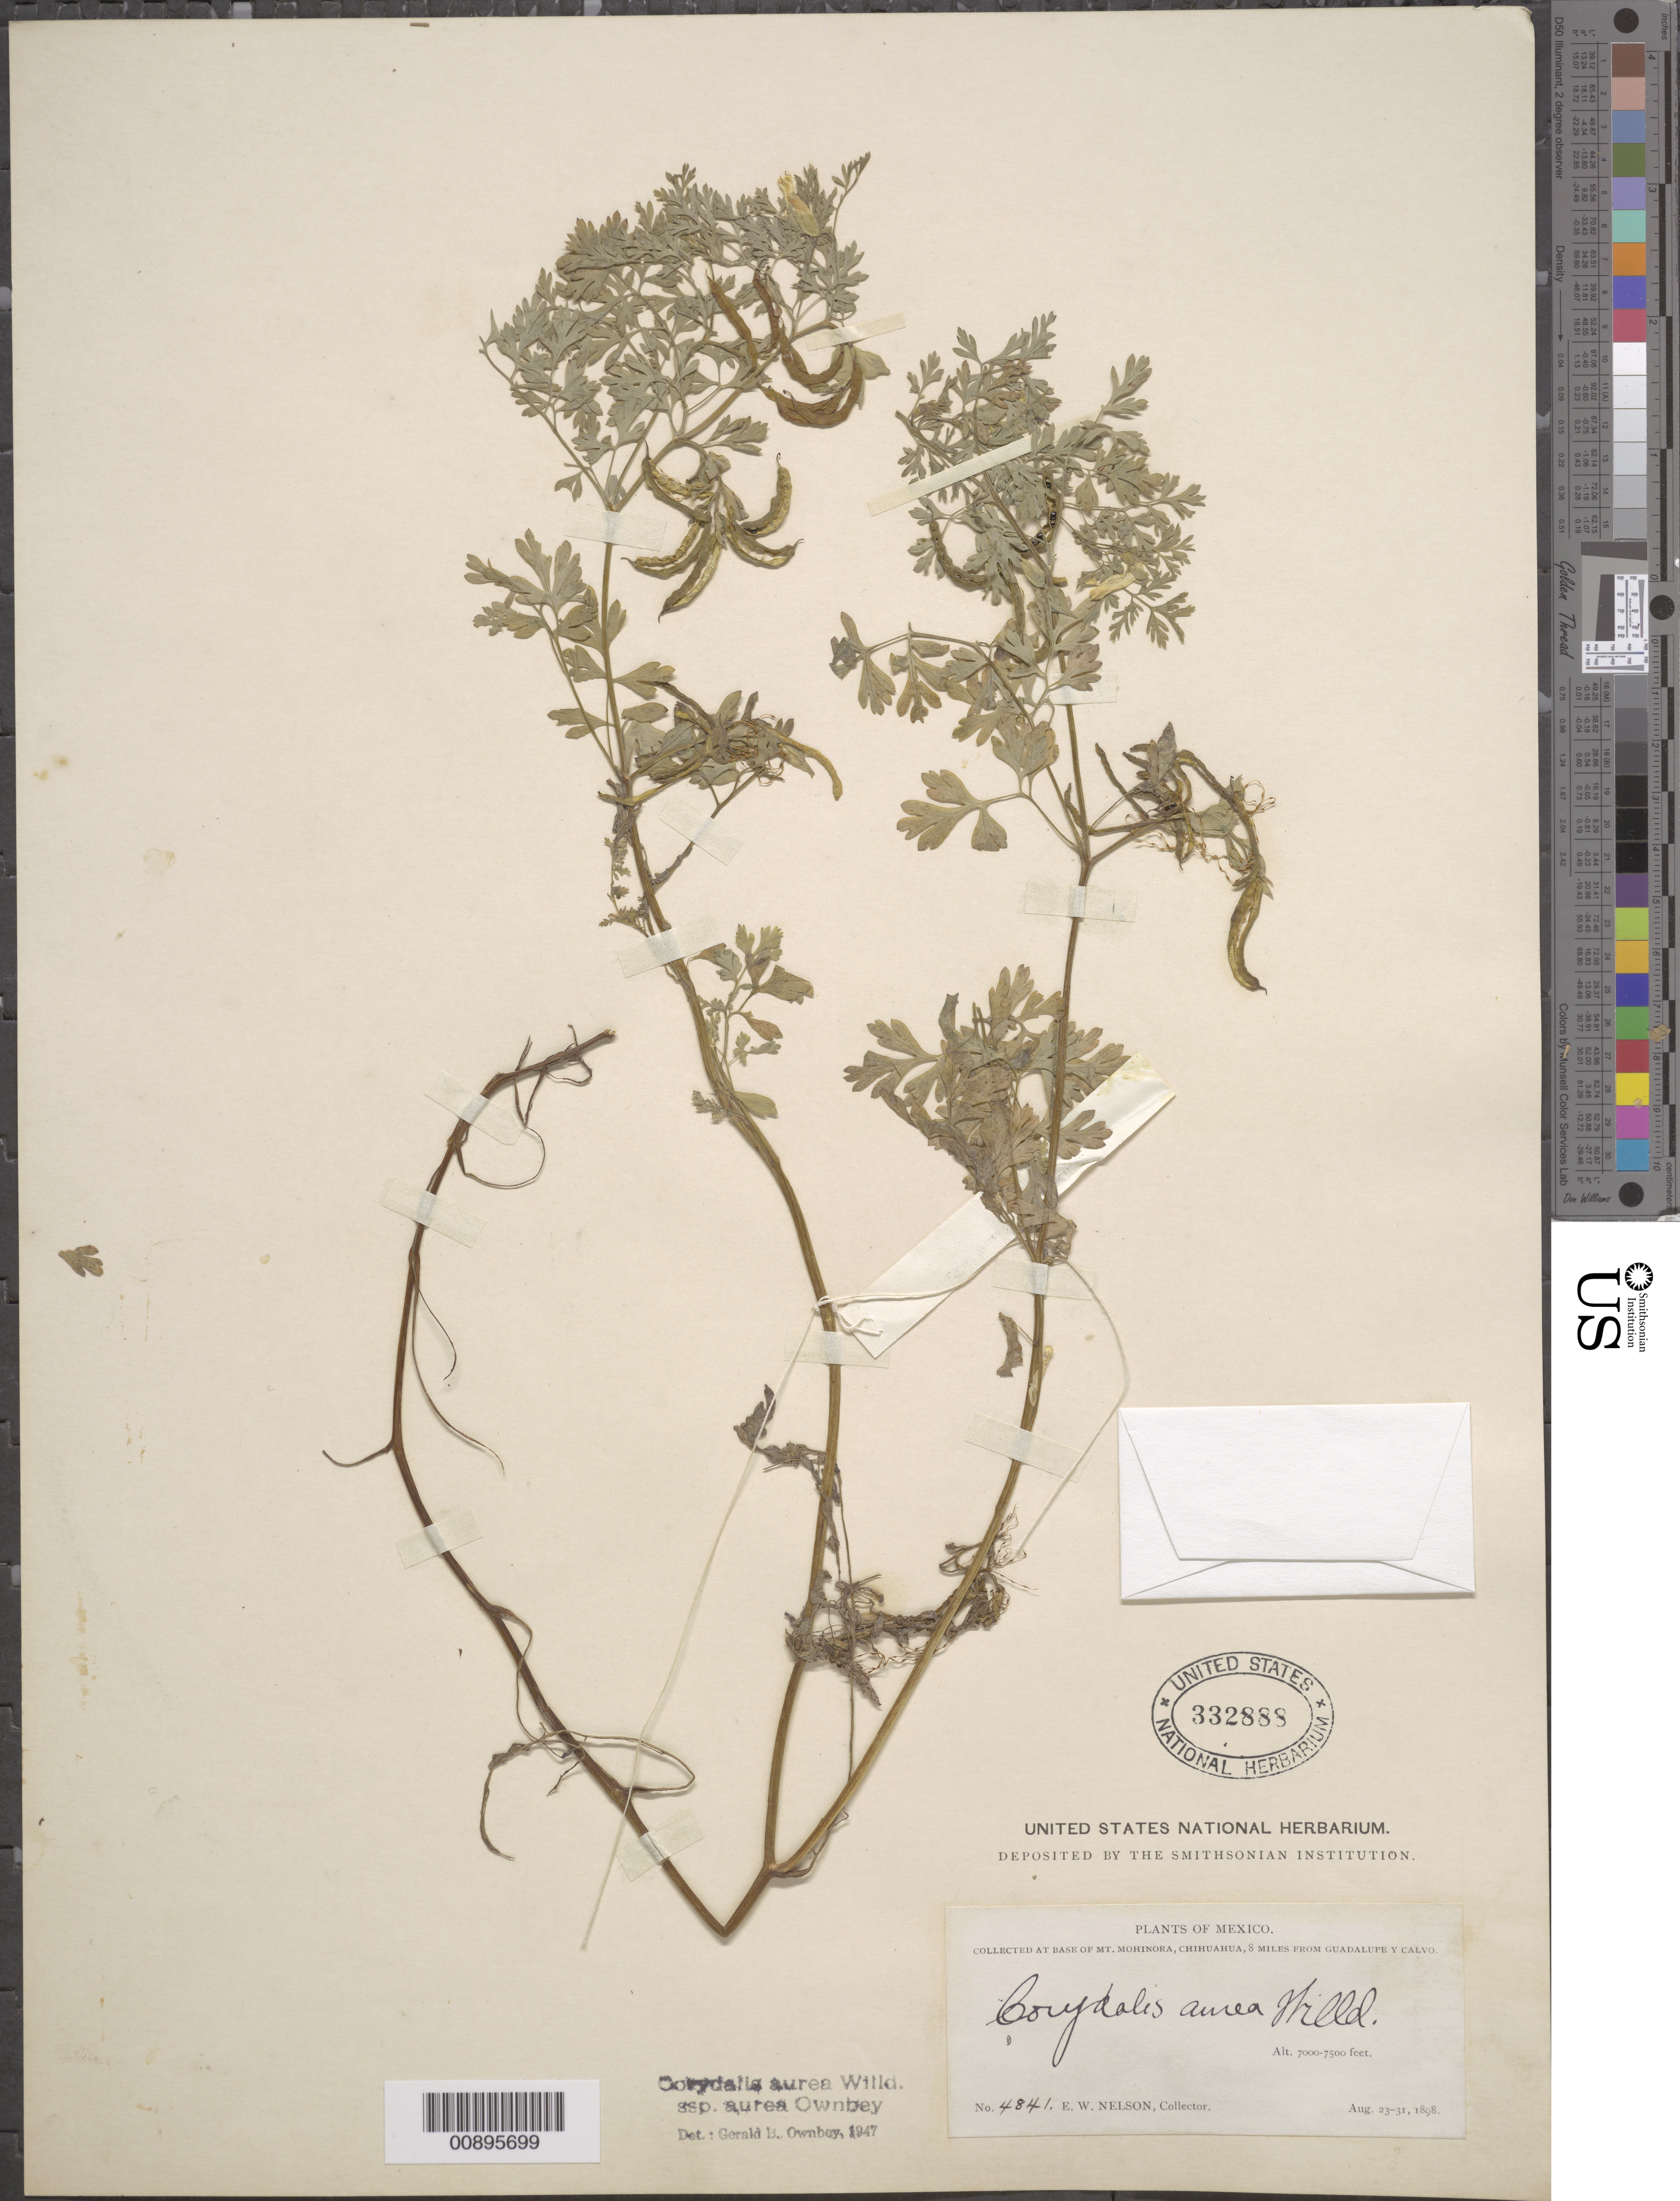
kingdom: Plantae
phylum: Tracheophyta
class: Magnoliopsida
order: Ranunculales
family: Papaveraceae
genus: Corydalis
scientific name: Corydalis aurea subsp. aurea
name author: Willd.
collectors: E. W. Nelson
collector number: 4841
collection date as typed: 23 Aug 1898 to 31 Aug 1898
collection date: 1898-08-23/1898-08-31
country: Mexico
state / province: Chihuahua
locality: Base of Mt. Mohinora, Chihuahua, 8 miles from Guadalupe y Calvo.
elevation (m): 2134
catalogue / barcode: US 332888